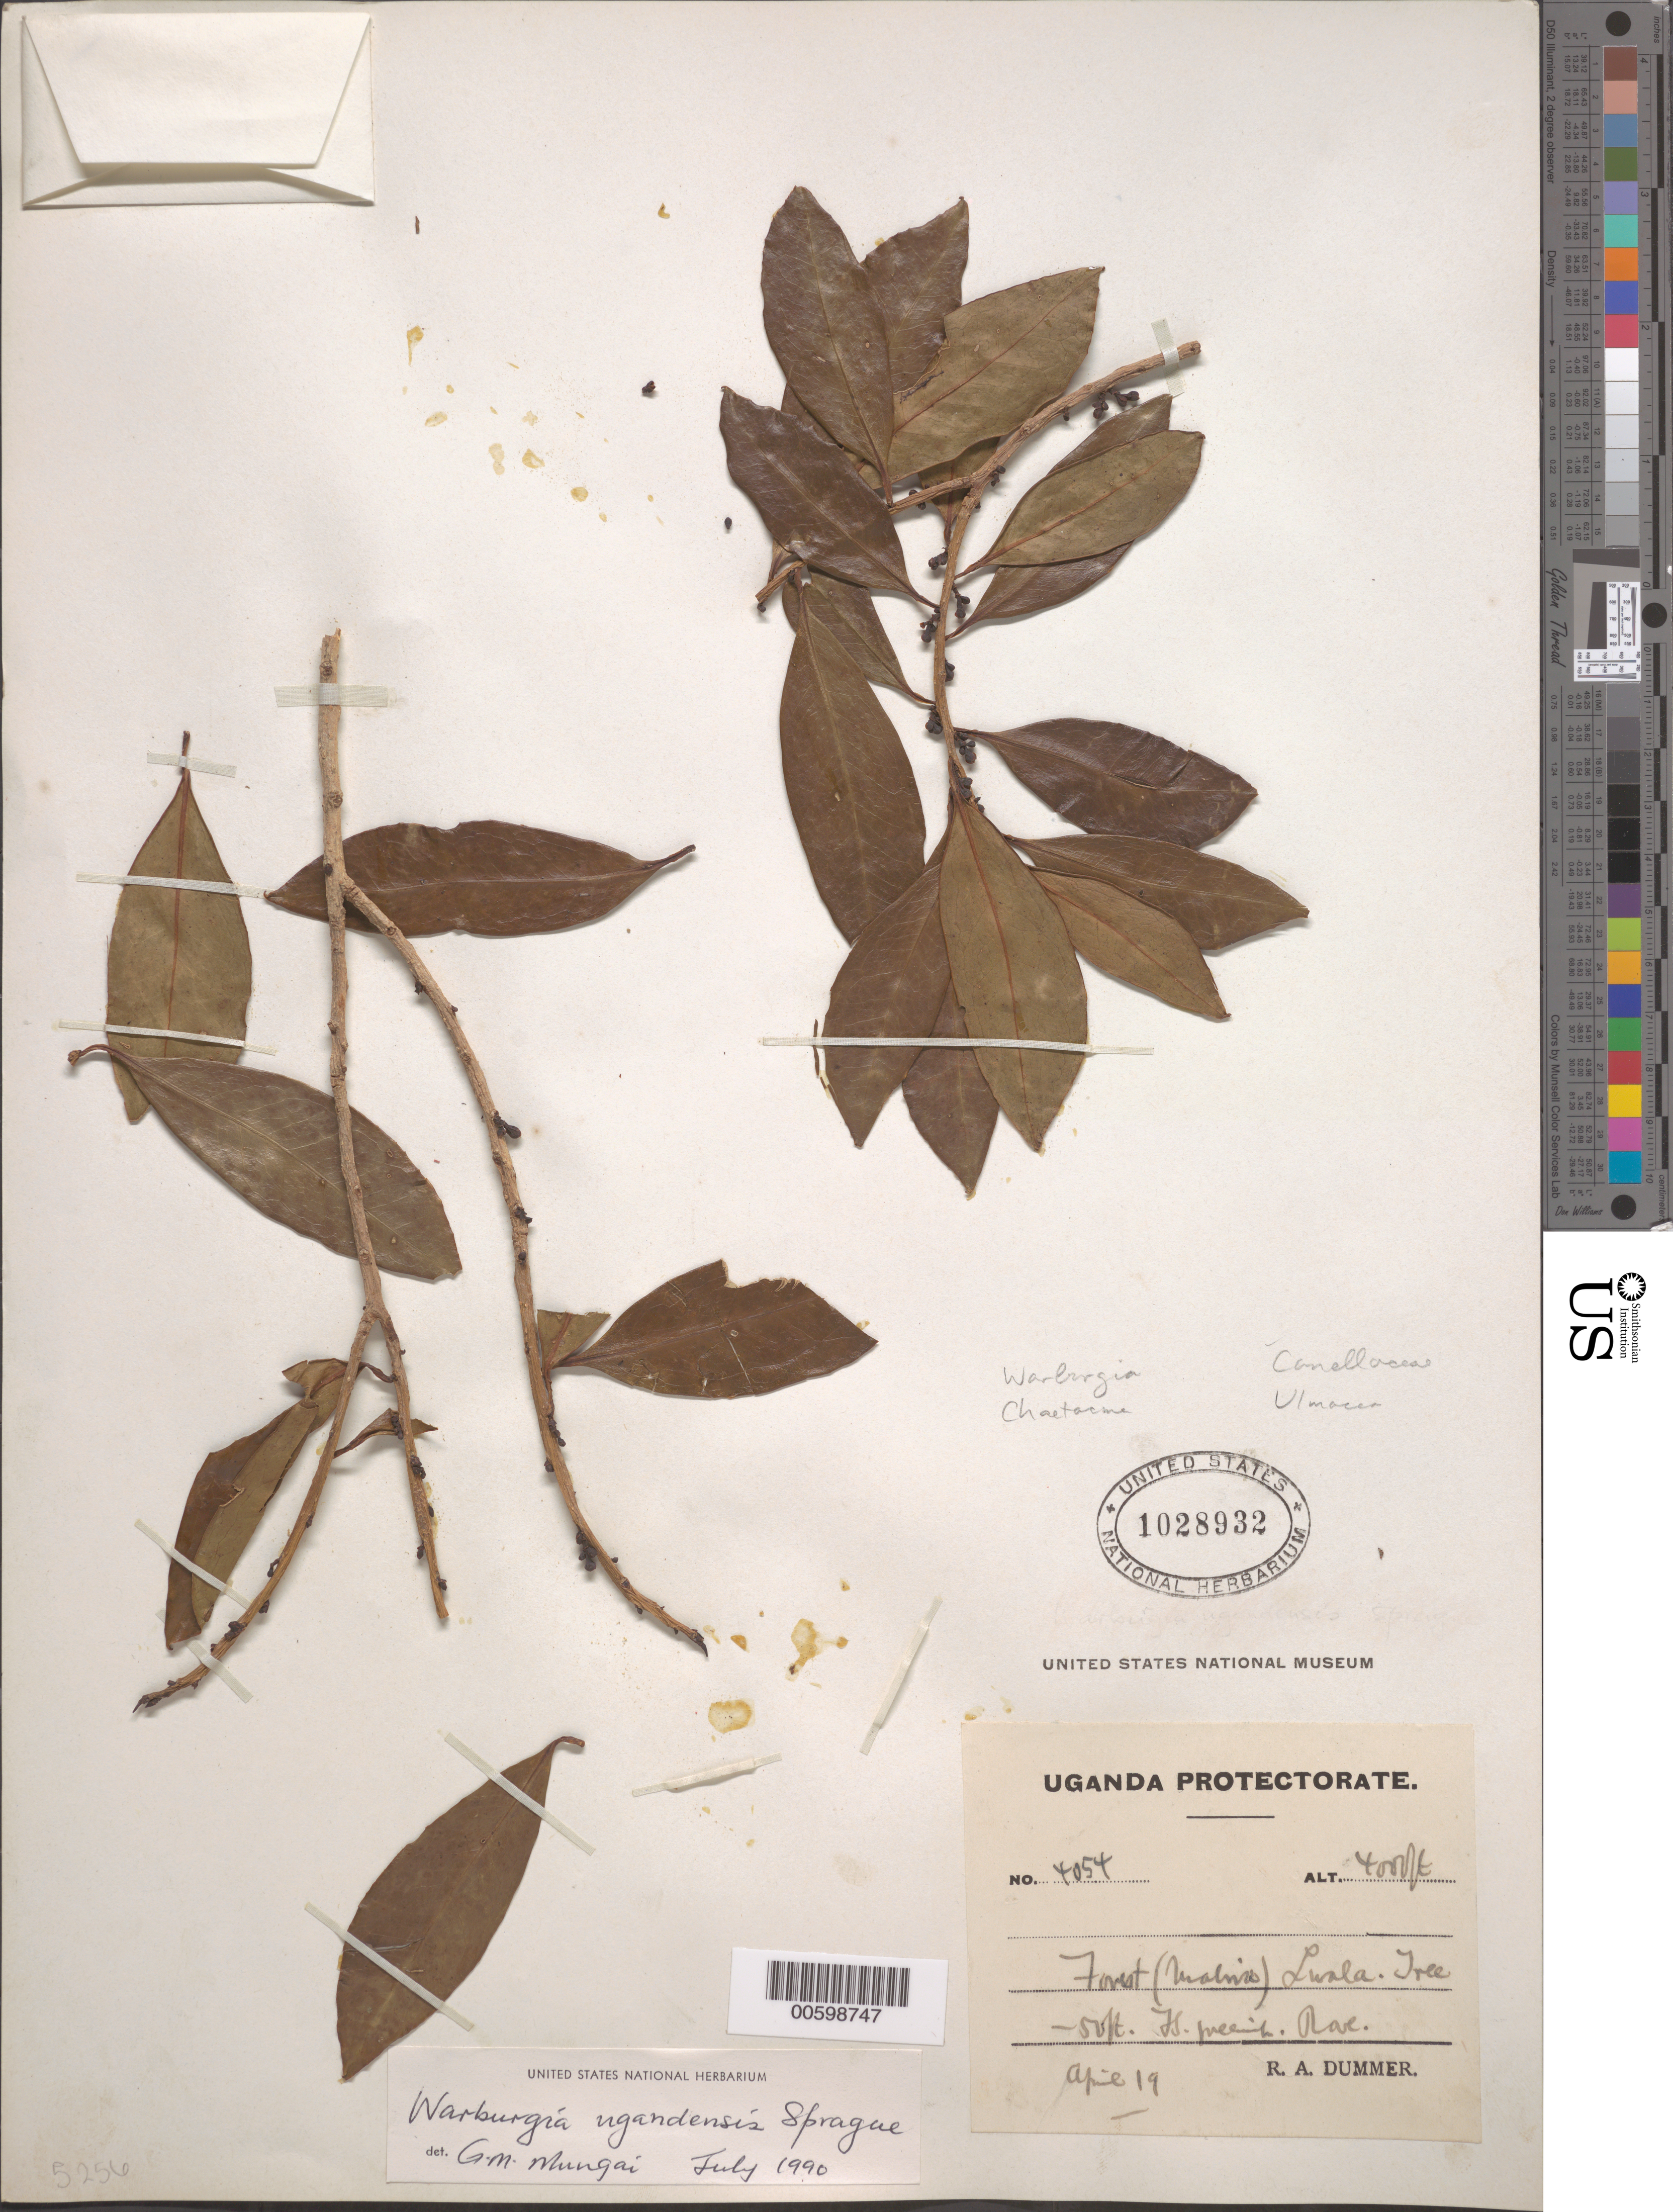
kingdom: Plantae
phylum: Tracheophyta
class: Magnoliopsida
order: Canellales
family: Canellaceae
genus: Warburgia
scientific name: Warburgia ugandensis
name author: Sprague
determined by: Mungai, G. M.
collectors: R. Dümmer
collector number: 4054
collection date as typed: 19 Apr 19--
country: Uganda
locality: Forest (Malira) Lwale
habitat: Tree 50ft., Flowers greenish, rare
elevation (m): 1219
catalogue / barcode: US 1028932